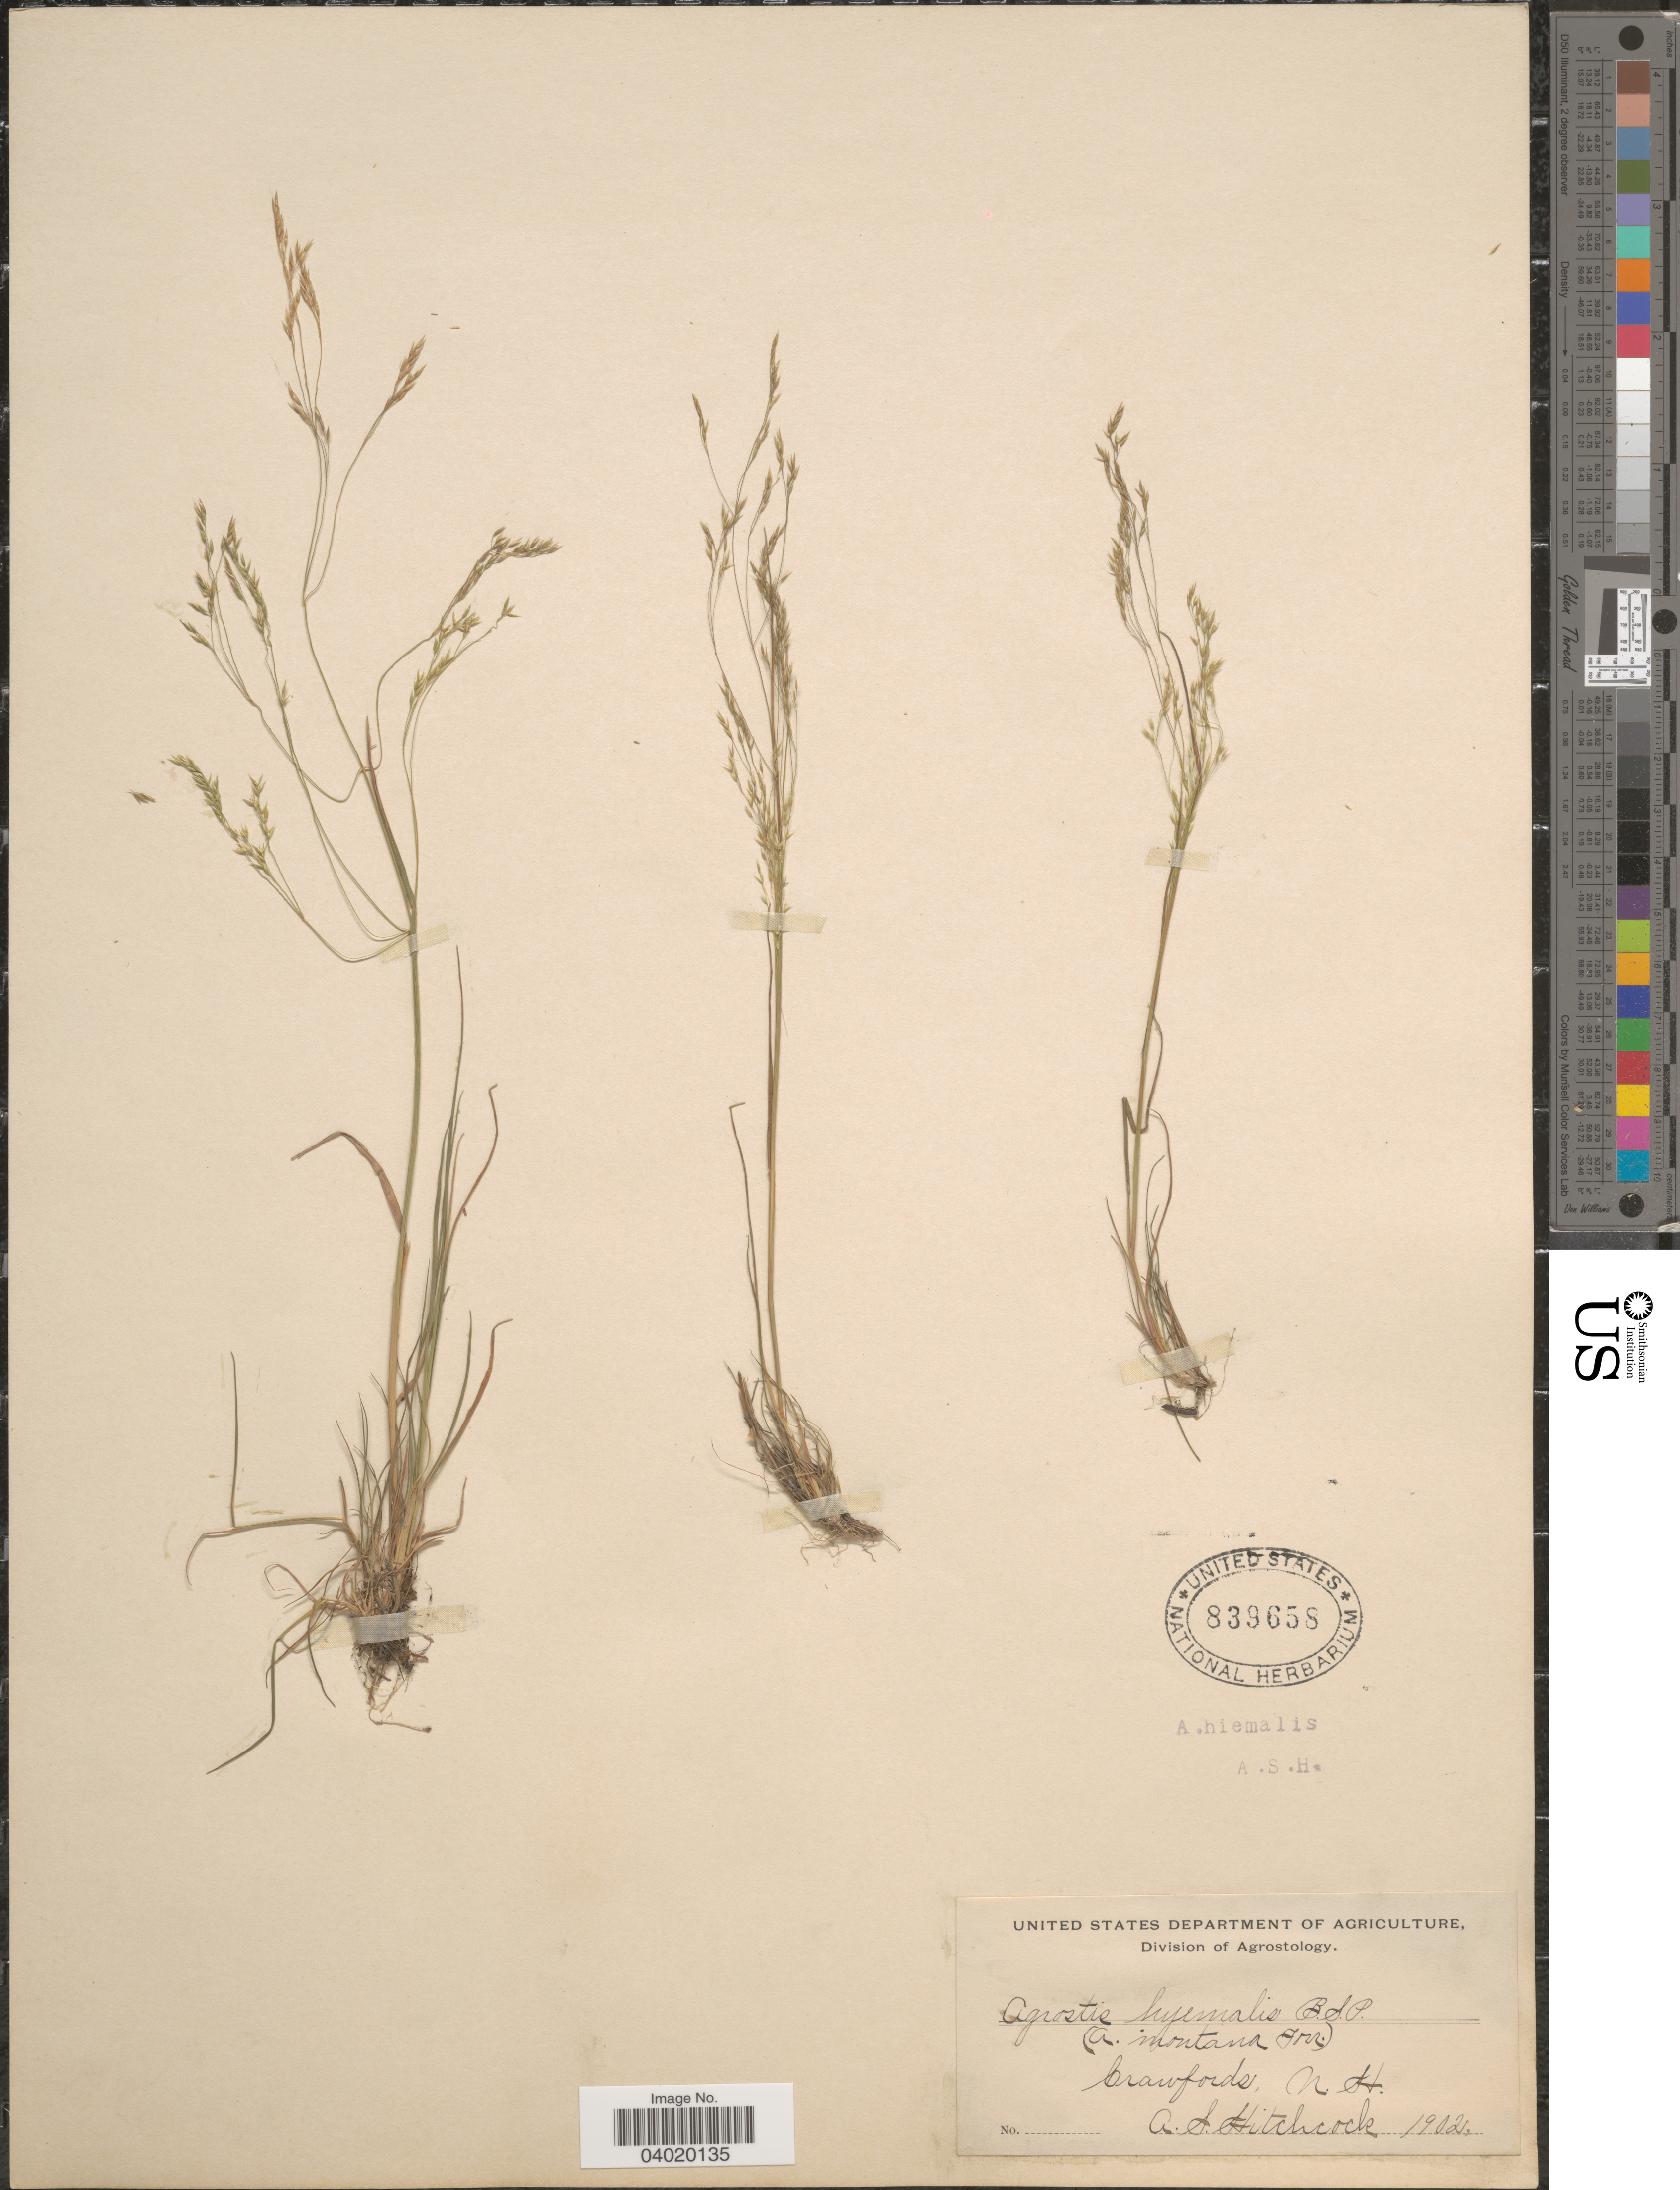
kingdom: Plantae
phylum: Tracheophyta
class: Liliopsida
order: Poales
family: Poaceae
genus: Agrostis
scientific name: Agrostis hyemalis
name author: (Walter) Britton et al.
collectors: A. S. Hitchcock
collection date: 1902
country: United States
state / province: New Hampshire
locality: Crawfords.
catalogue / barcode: US 839658